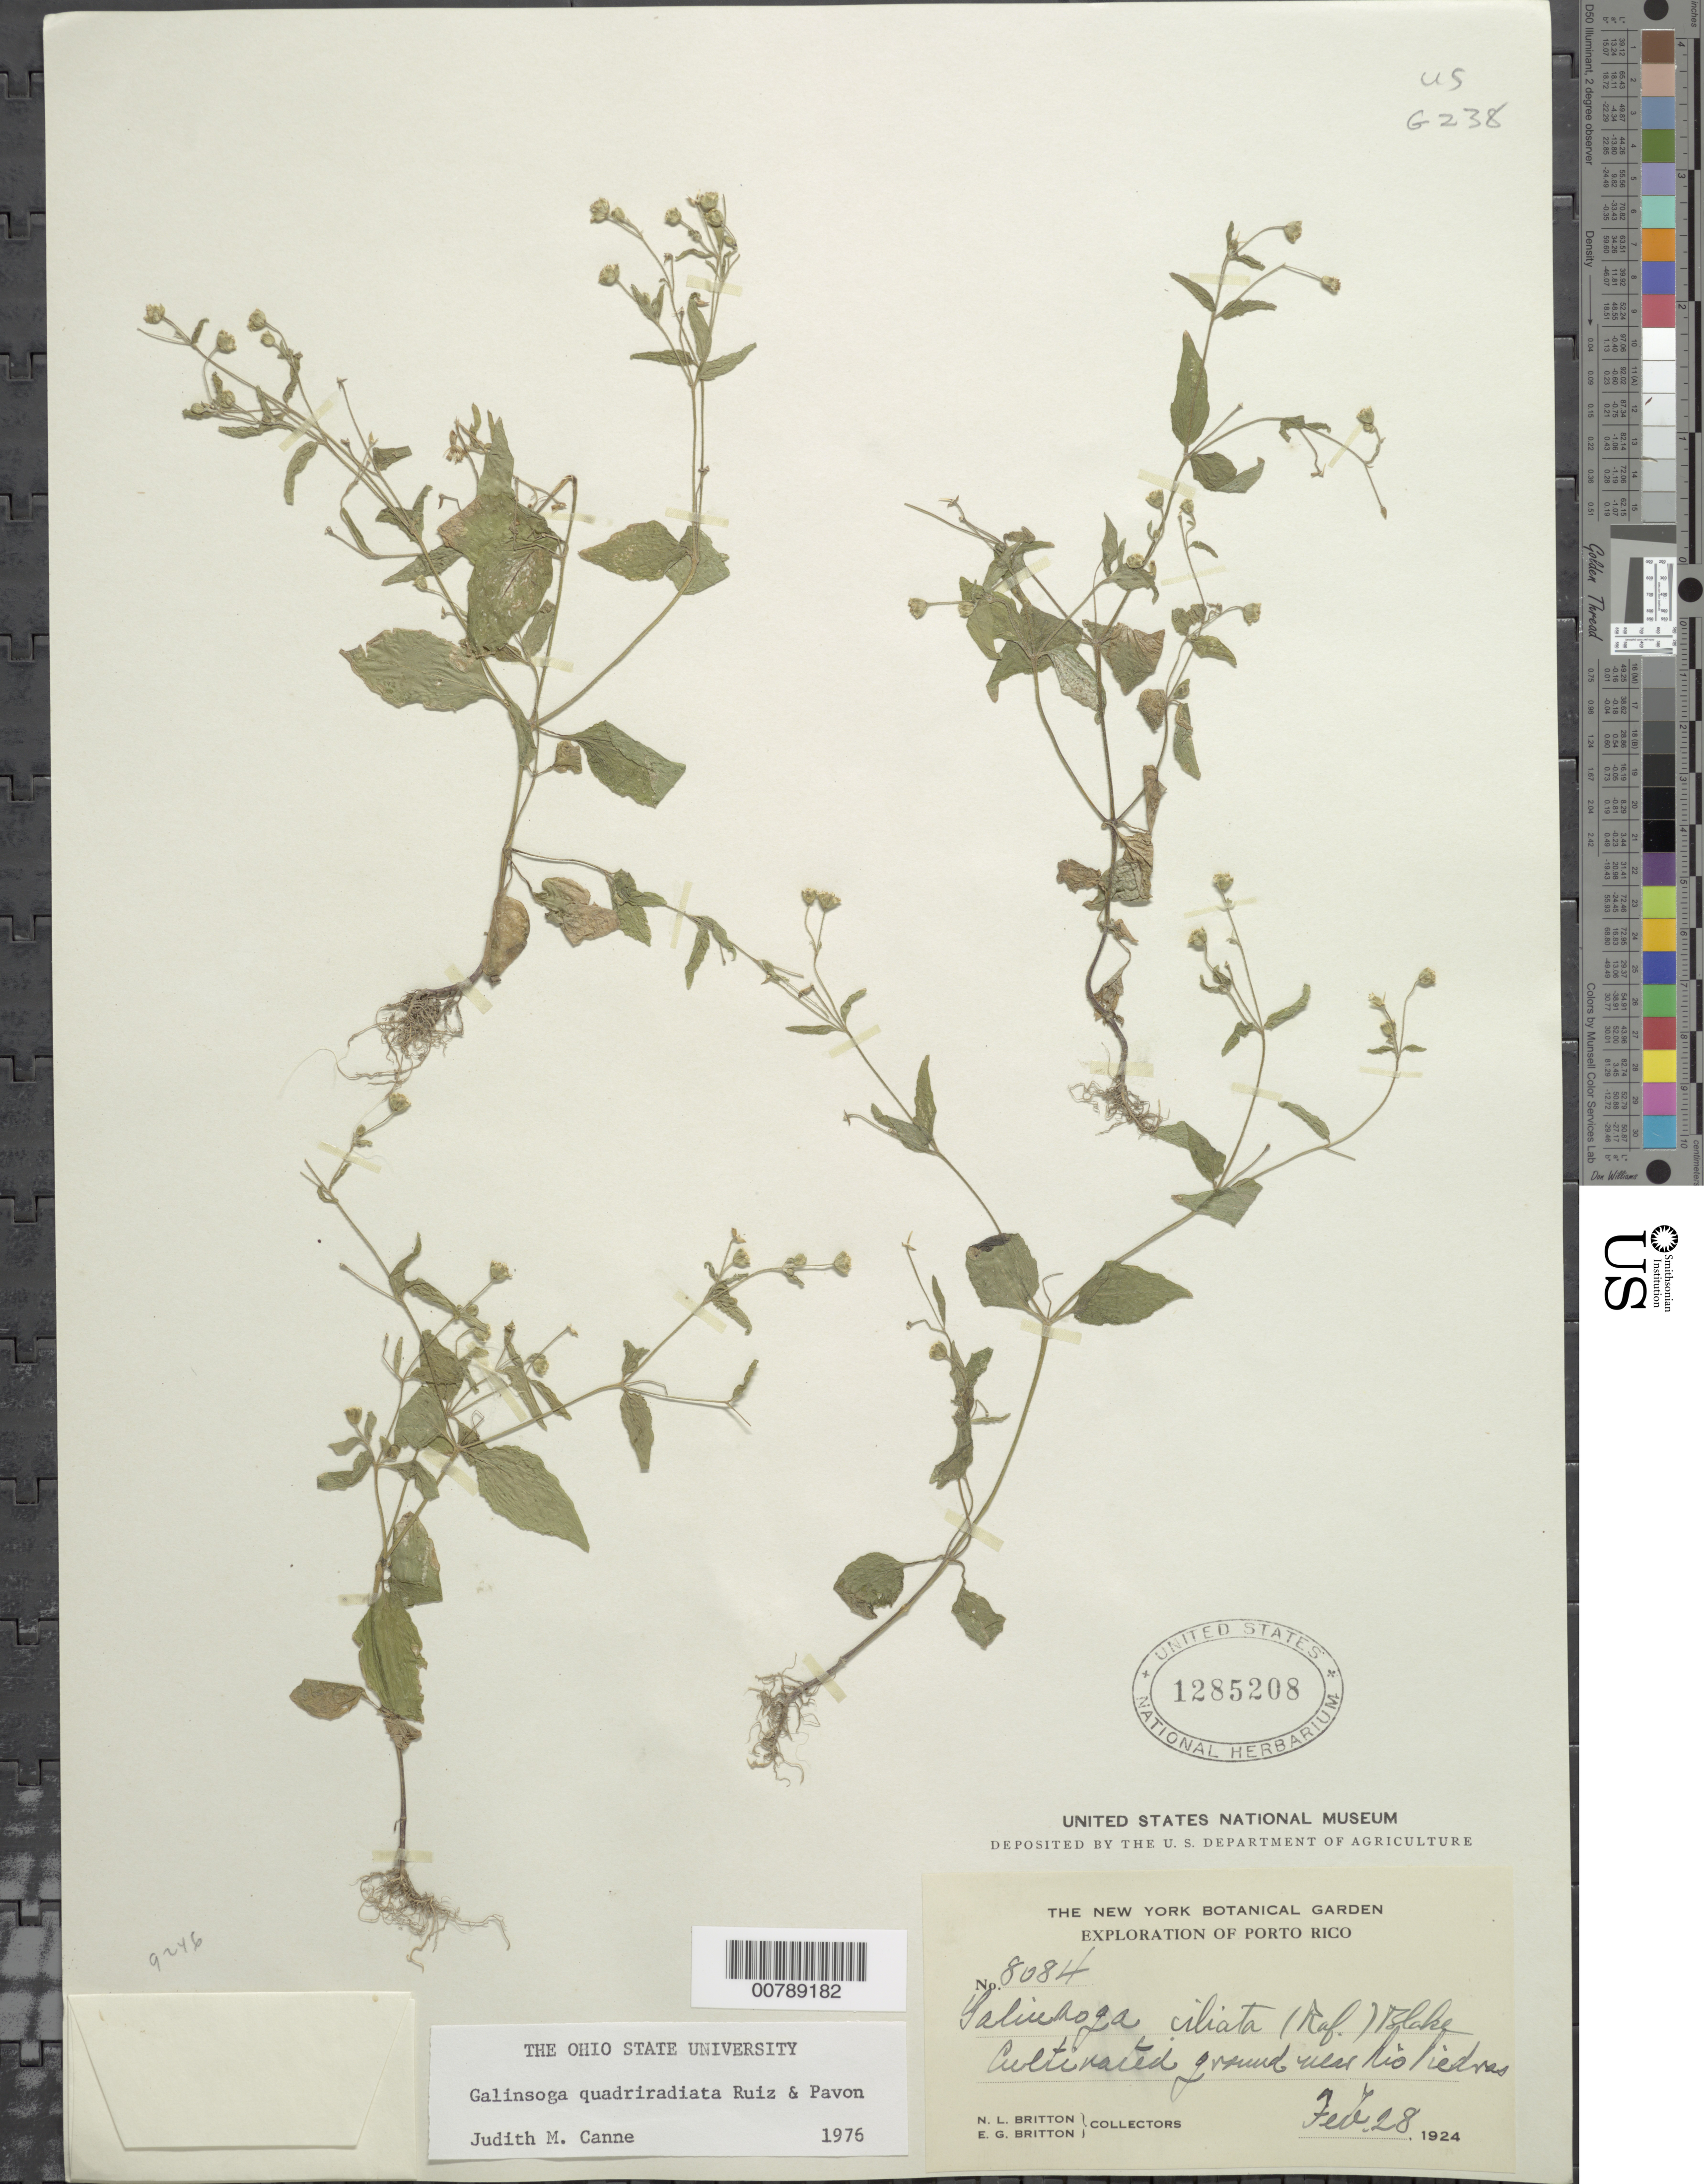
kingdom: Plantae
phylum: Tracheophyta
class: Magnoliopsida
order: Asterales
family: Asteraceae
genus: Galinsoga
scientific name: Galinsoga quadriradiata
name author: Ruiz & Pav.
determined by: Canne-Hilliker, J. M.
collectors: N. Britton & E. G. Britton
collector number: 8084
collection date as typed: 28 Feb 1924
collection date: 1924-02-28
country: Puerto Rico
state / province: San Juan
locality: Cultivated ground near Río Piedras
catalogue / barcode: US 1285208